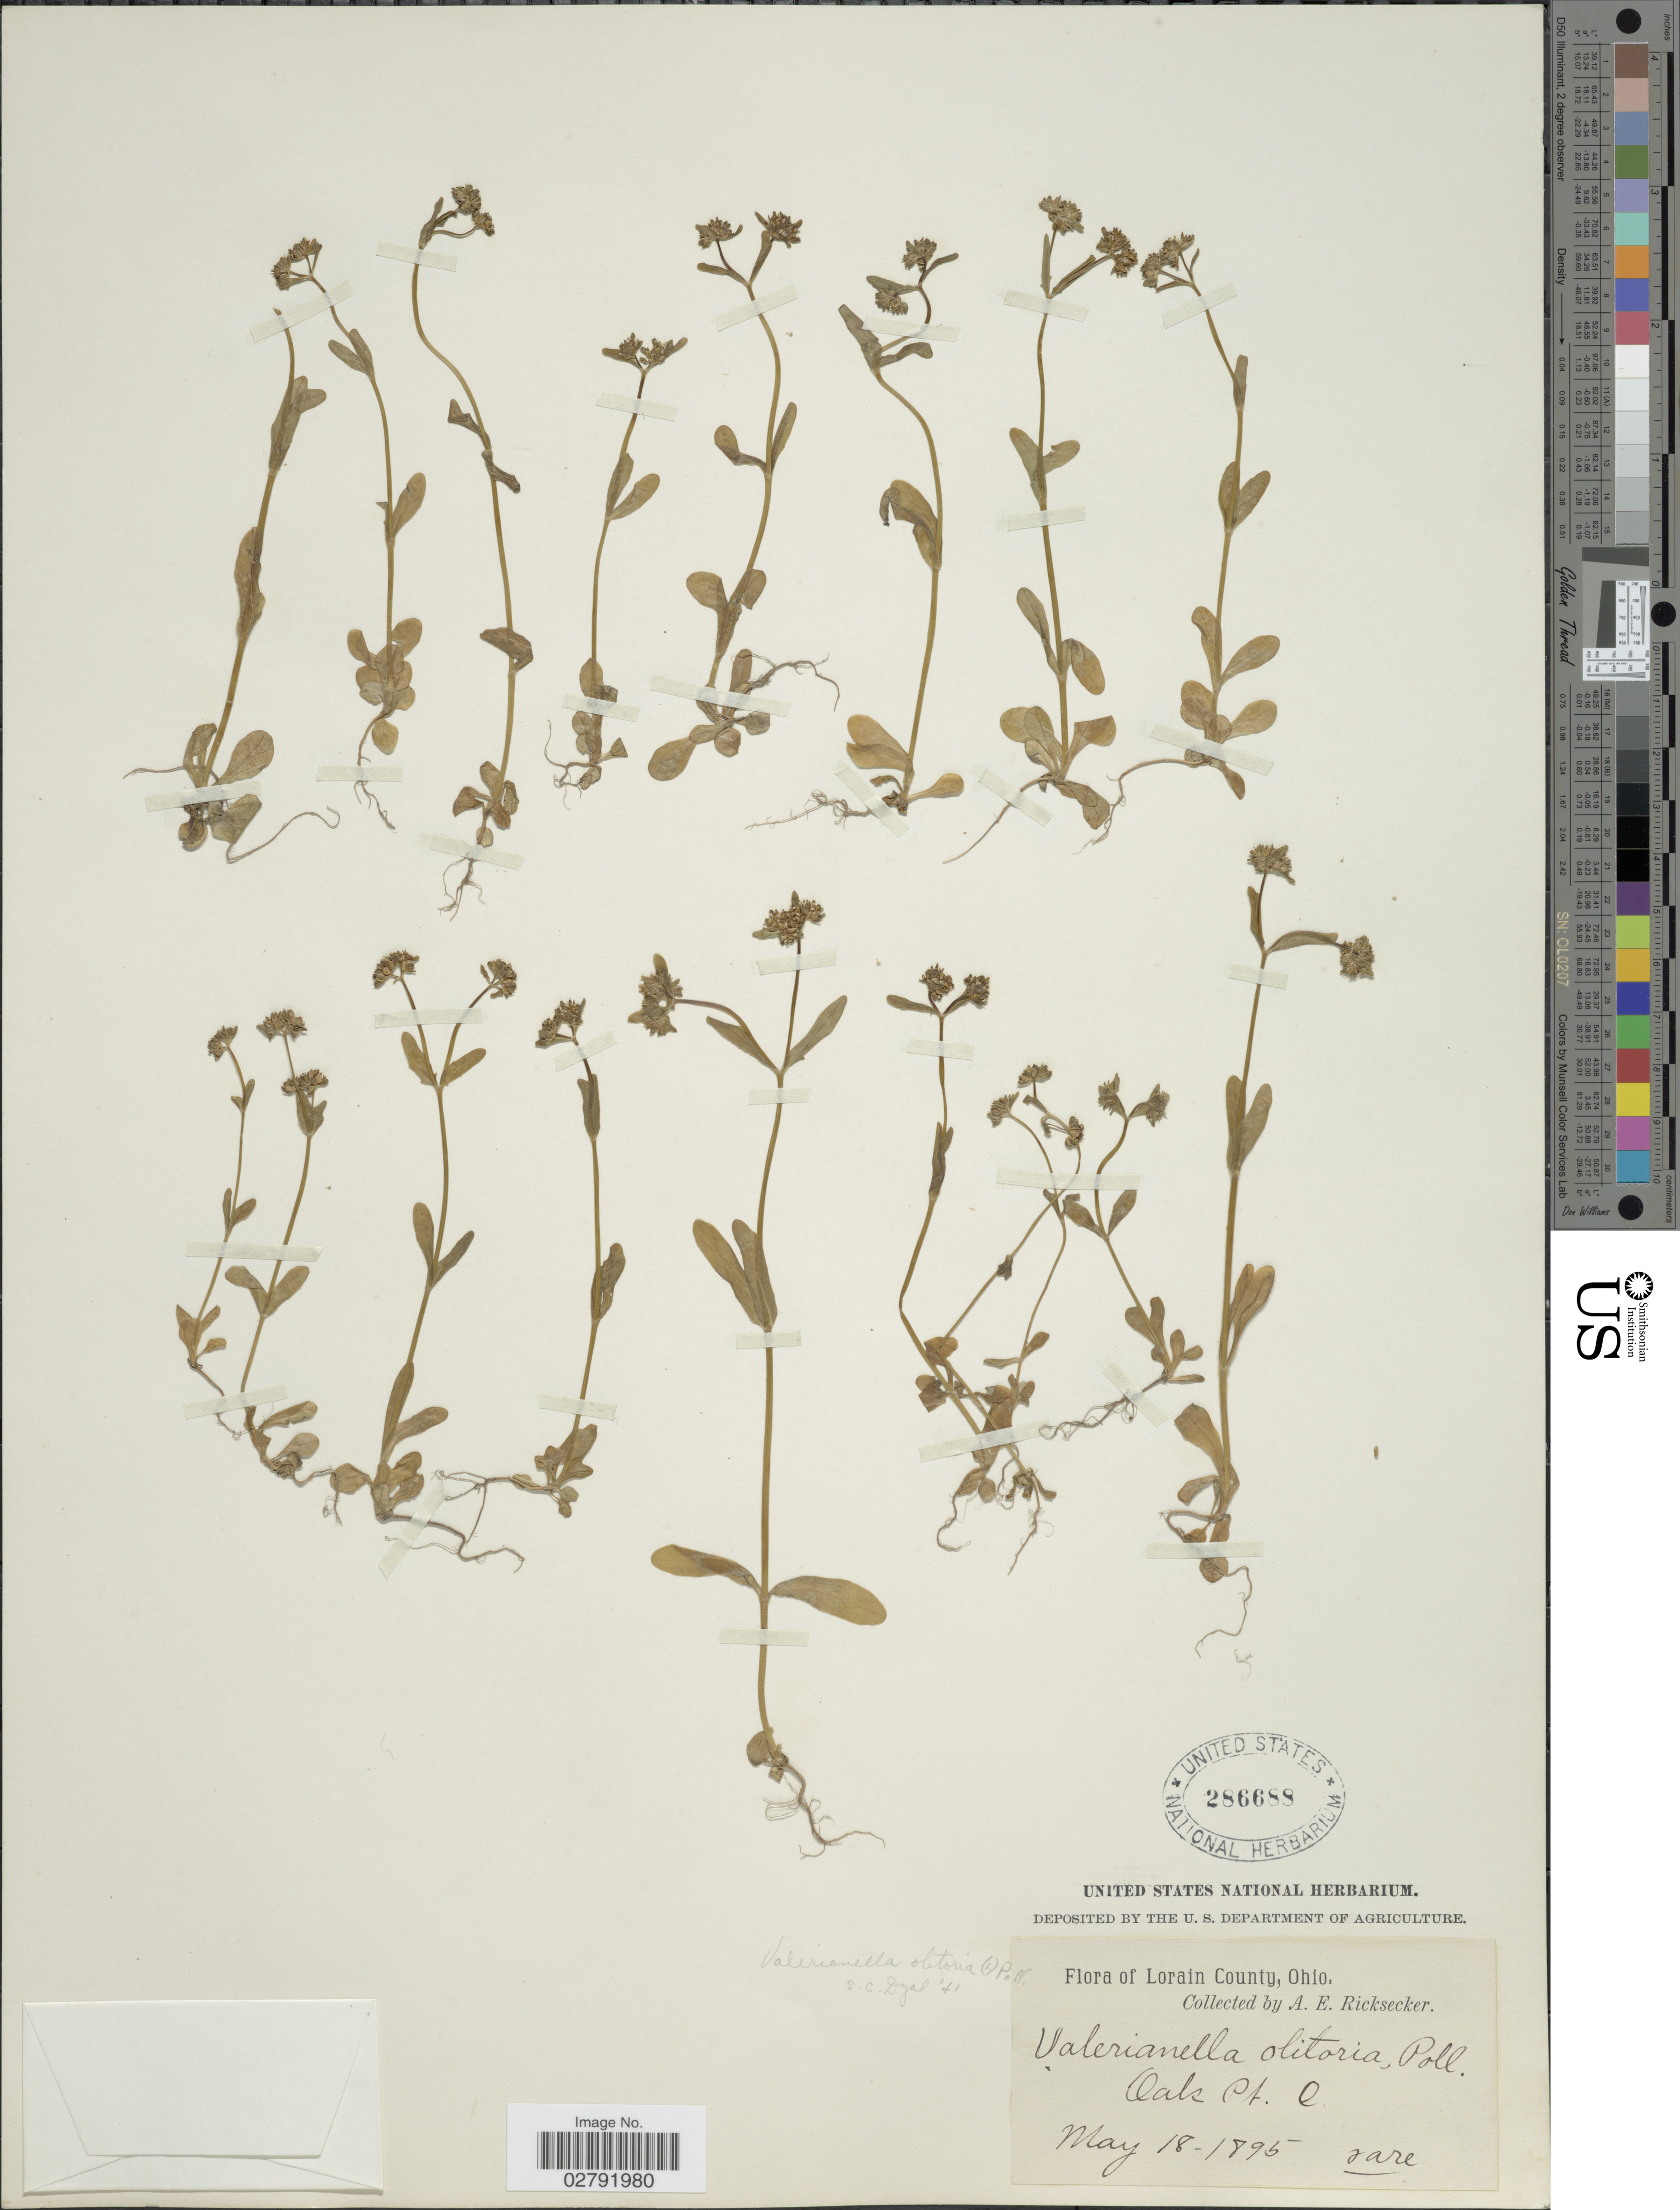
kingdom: Plantae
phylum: Tracheophyta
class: Magnoliopsida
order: Dipsacales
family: Caprifoliaceae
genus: Valerianella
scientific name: Valerianella olitoria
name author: (L.) Pollich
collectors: A. E. Ricksecker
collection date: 1895-05-18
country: United States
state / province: Ohio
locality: Lorain County. Oak Pt.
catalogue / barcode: US 286688